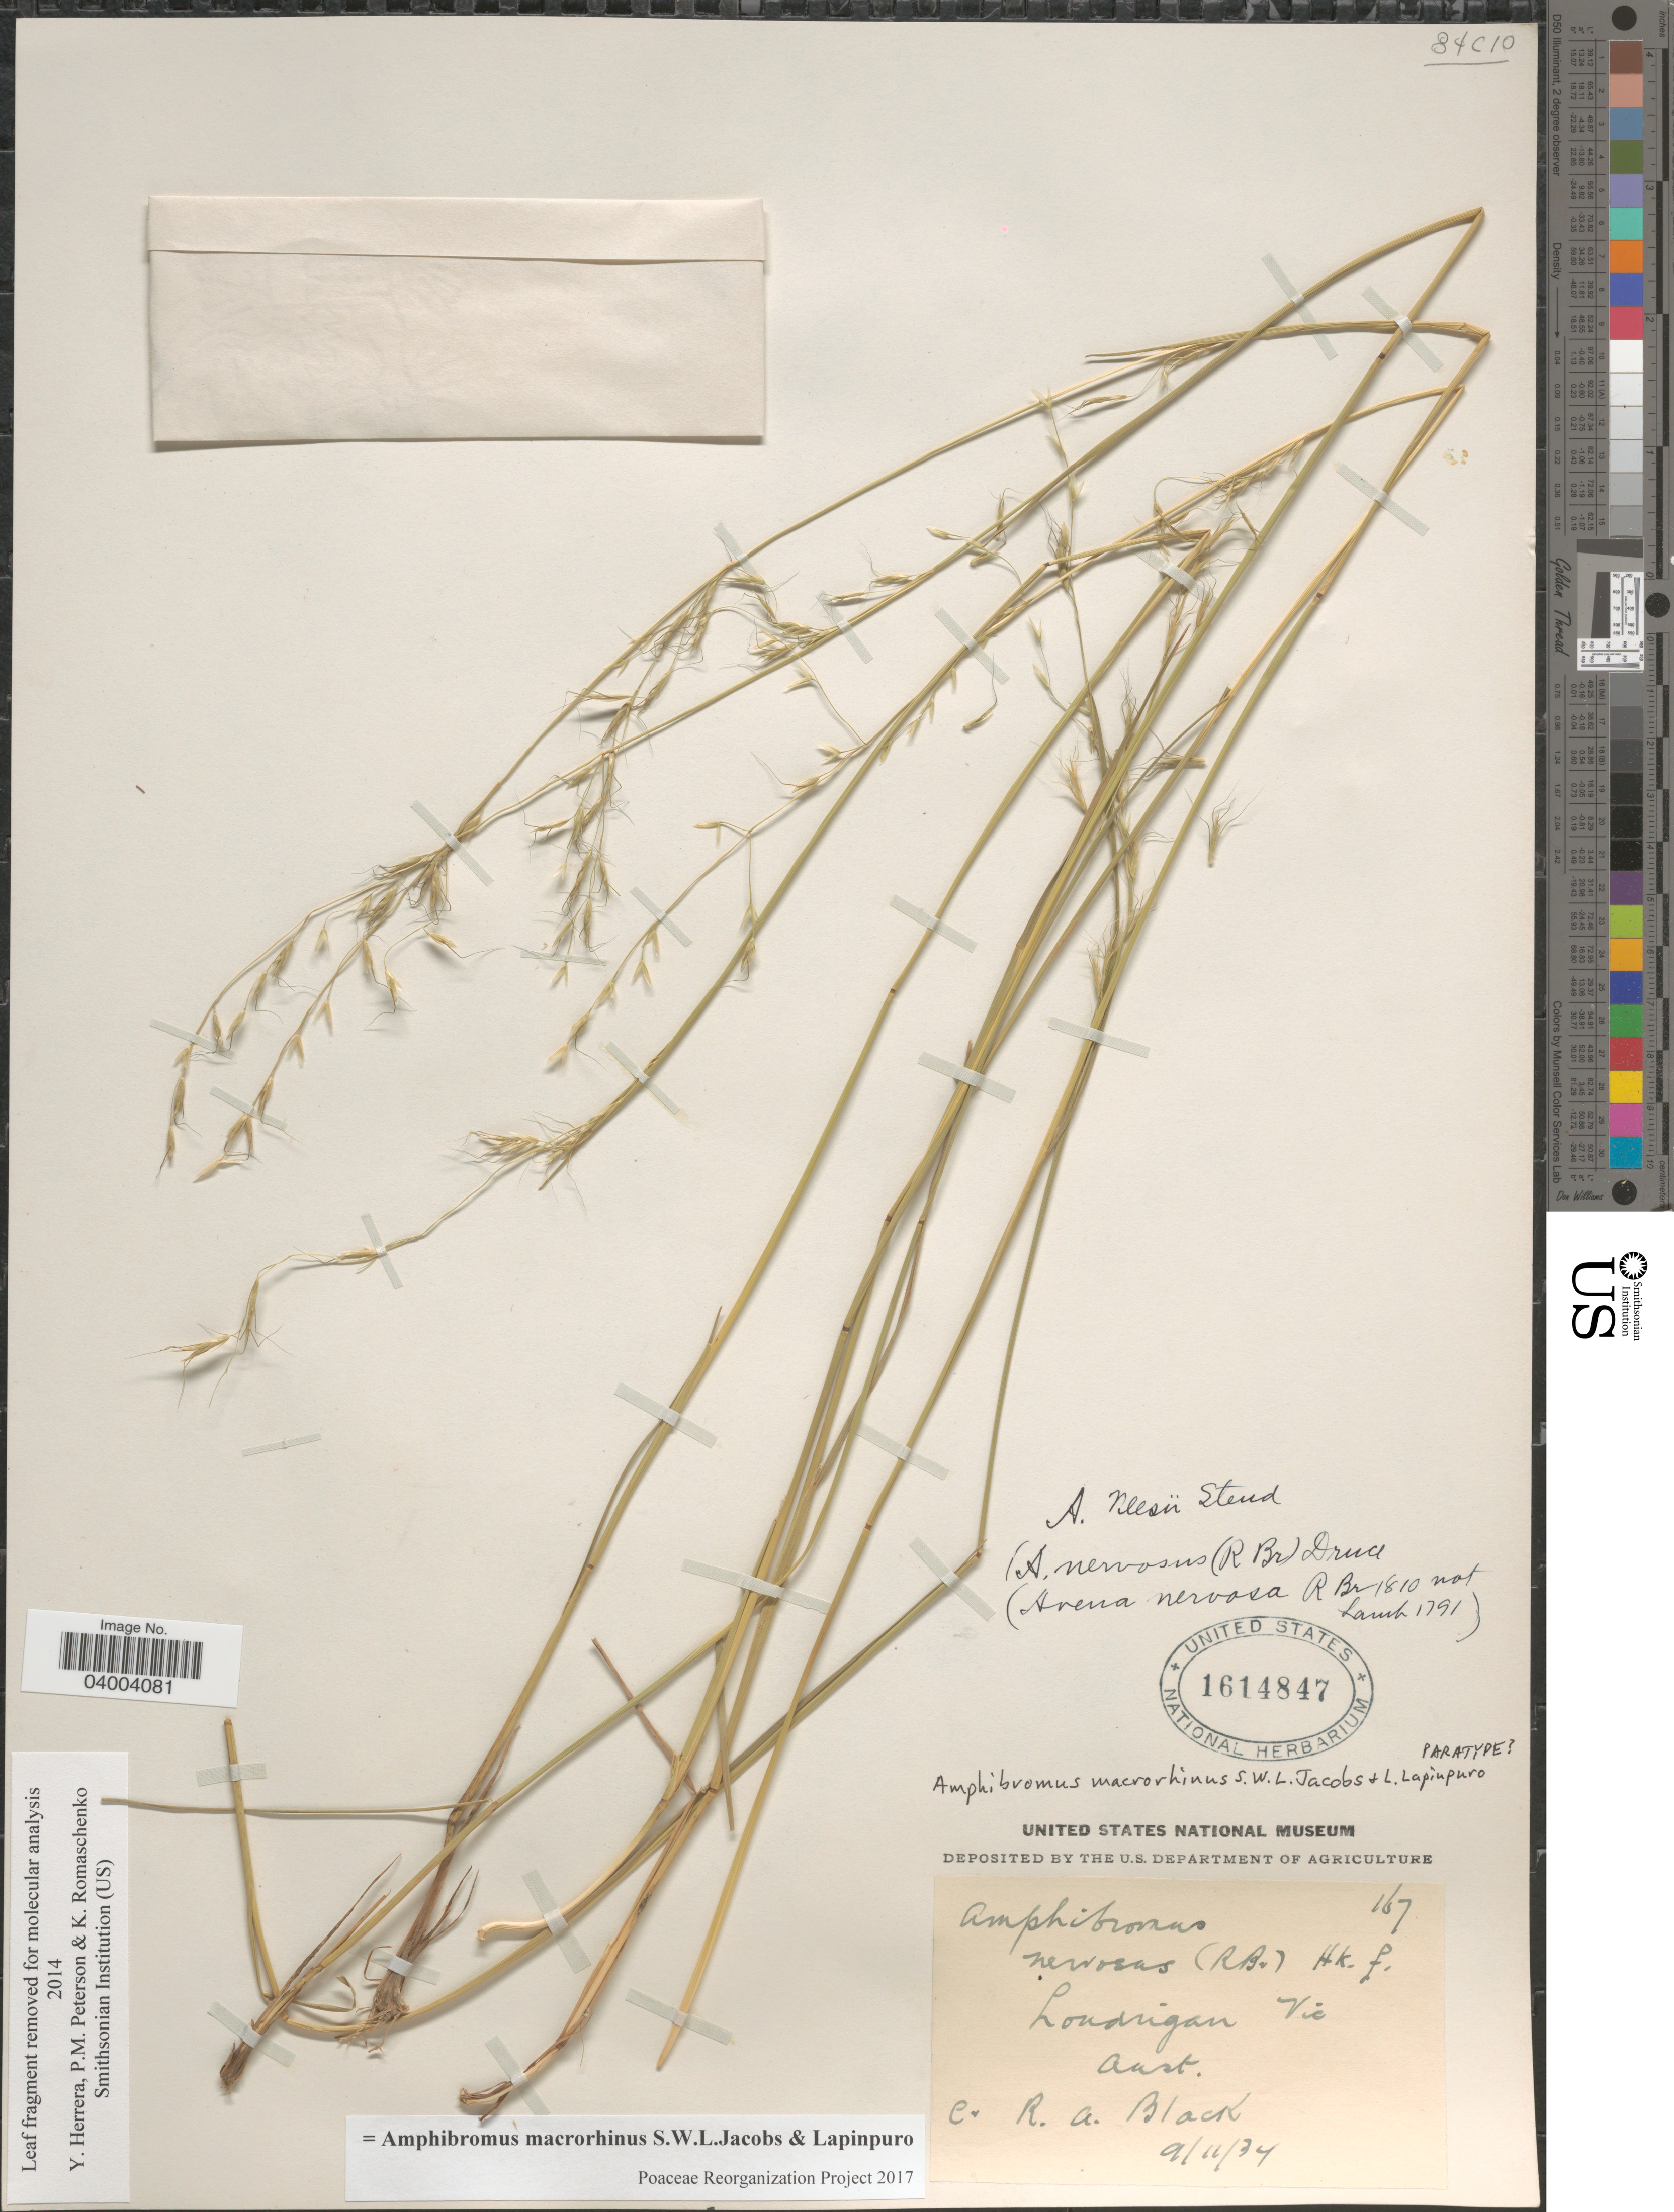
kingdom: Plantae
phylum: Tracheophyta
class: Liliopsida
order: Poales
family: Poaceae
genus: Amphibromus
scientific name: Amphibromus macrorhinus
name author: S.W.L. Jacobs & Lapinpuro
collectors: R. A. Black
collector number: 167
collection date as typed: Transcribed d/m/y: 9/11/34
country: Australia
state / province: Victoria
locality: Londrígan Vic. Aust.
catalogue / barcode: US 1614847